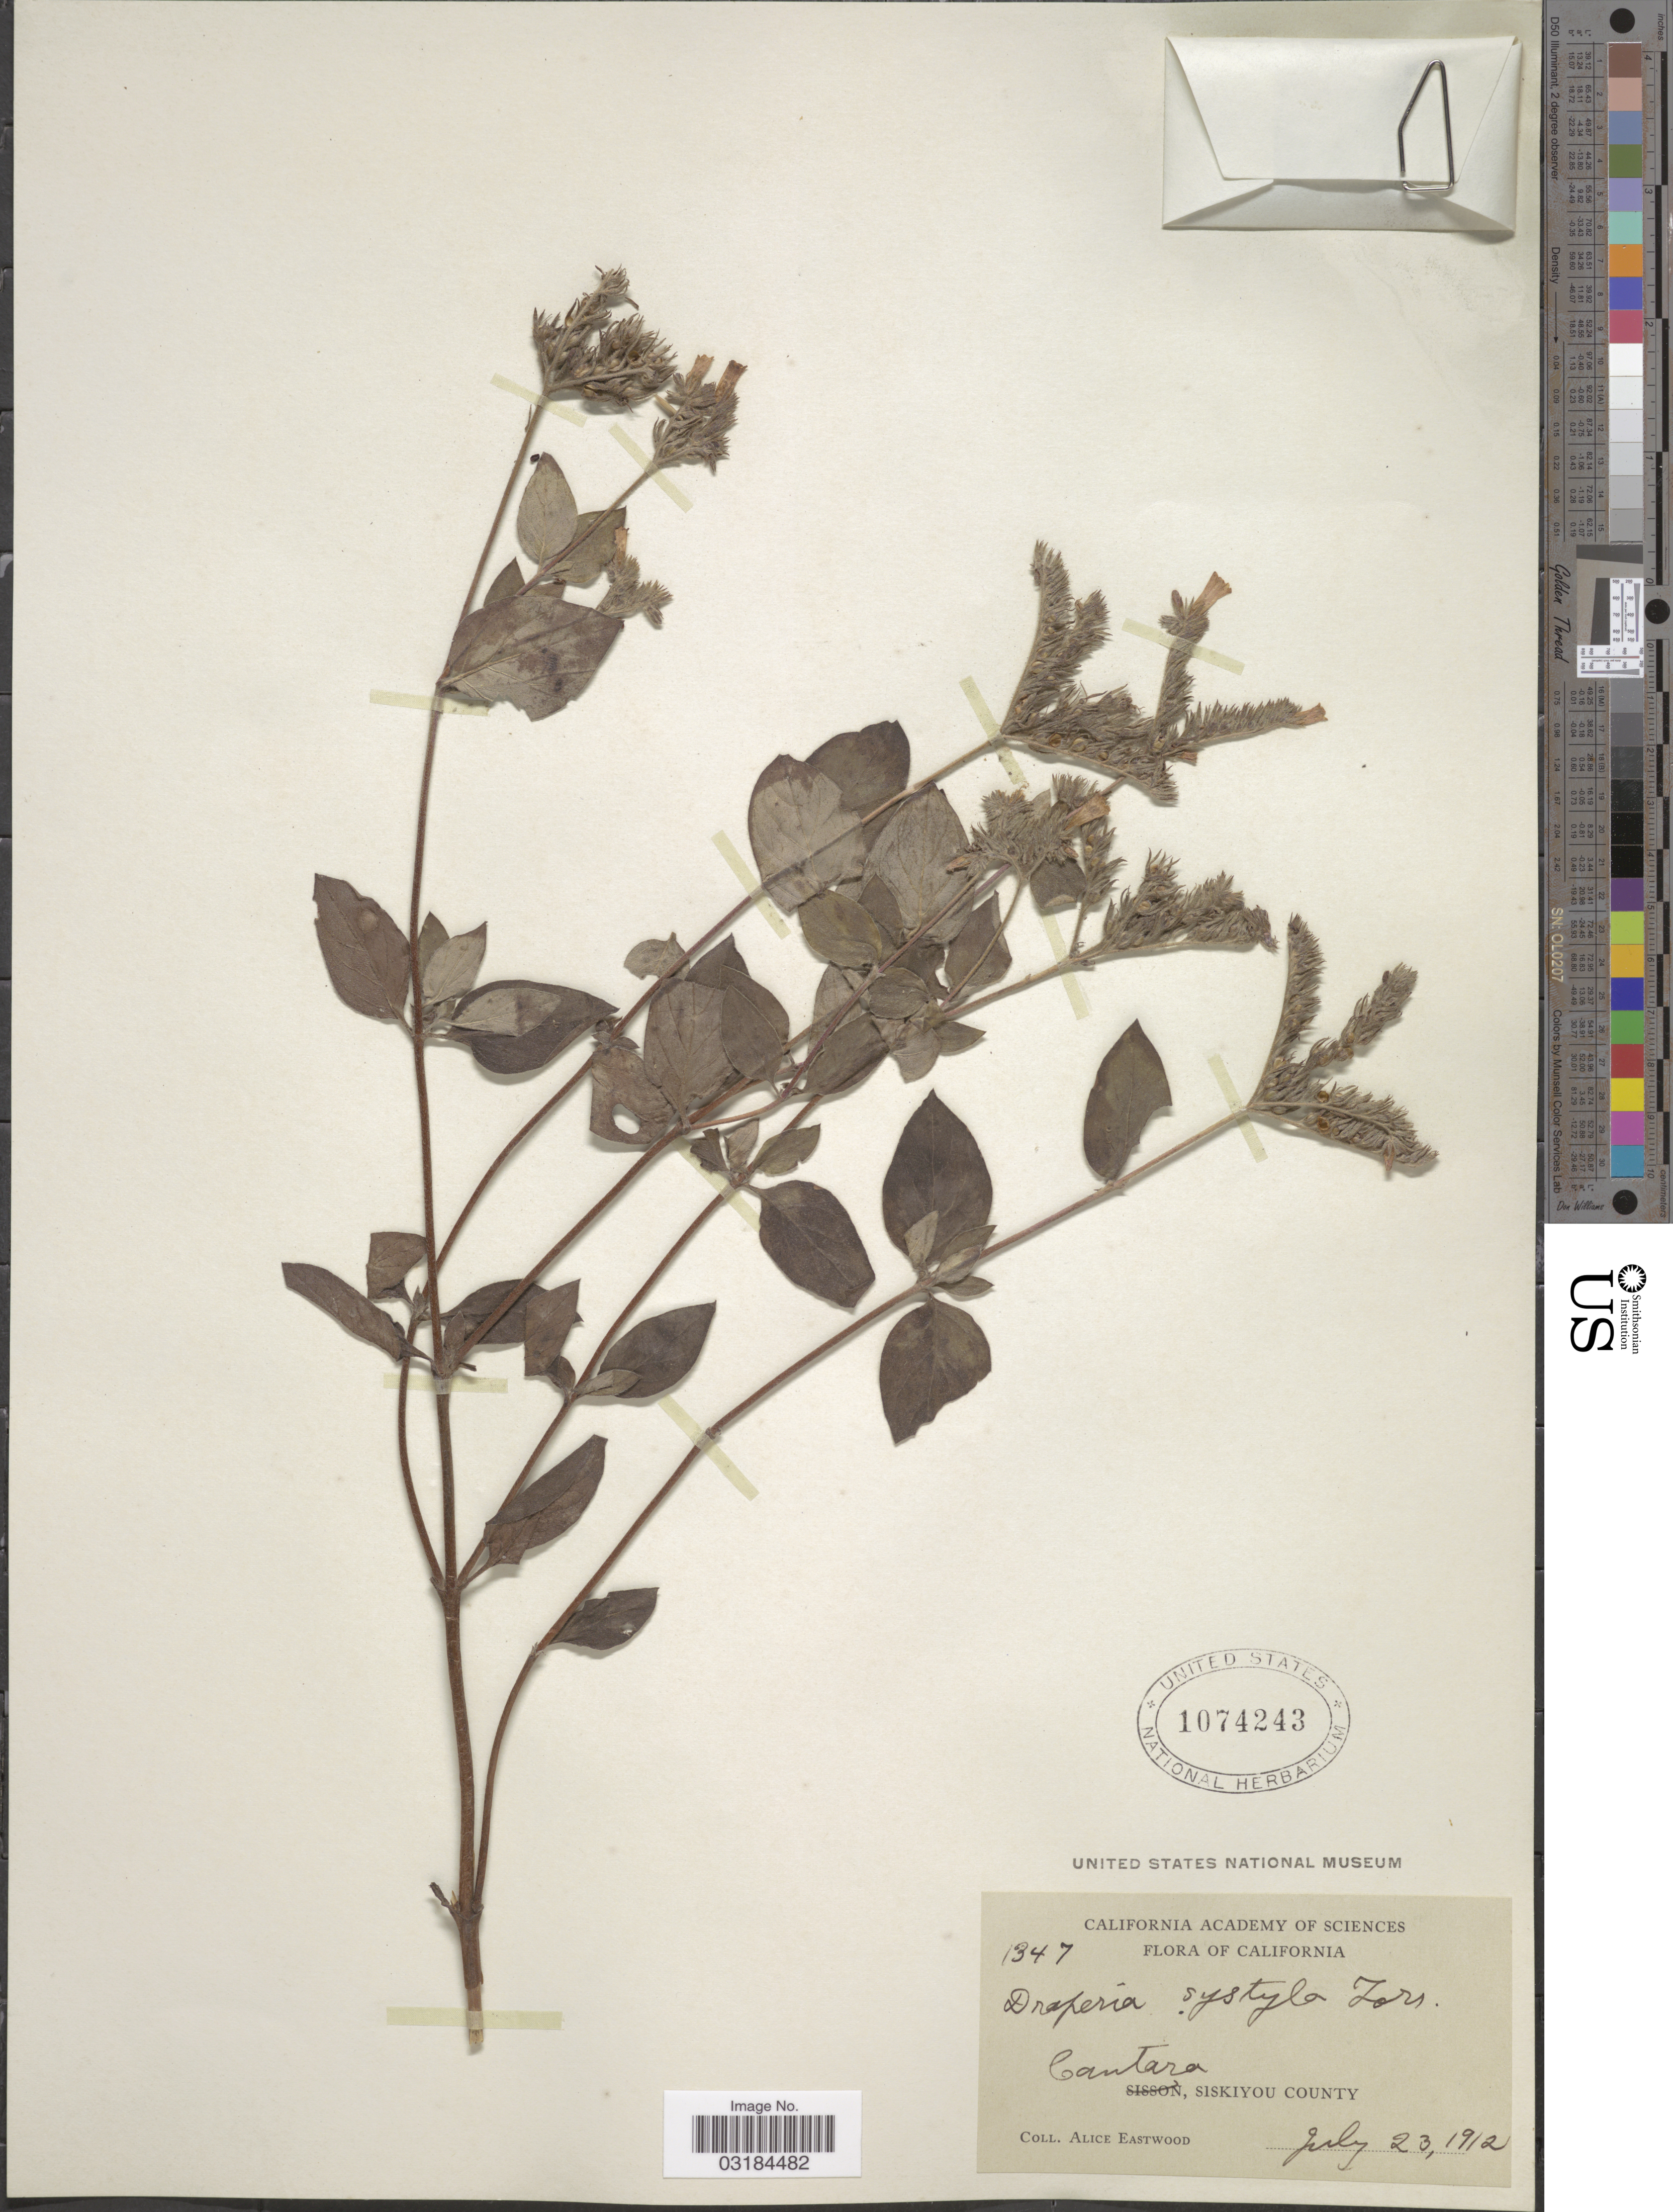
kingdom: Plantae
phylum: Tracheophyta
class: Magnoliopsida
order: Boraginales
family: Hydrophyllaceae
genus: Draperia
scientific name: Draperia systyla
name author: (A. Gray) Torr.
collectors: A. Eastwood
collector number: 1347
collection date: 1912-07-23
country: United States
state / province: California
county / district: Siskiyou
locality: Cantara, Siskiyou County.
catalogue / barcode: US 1074243